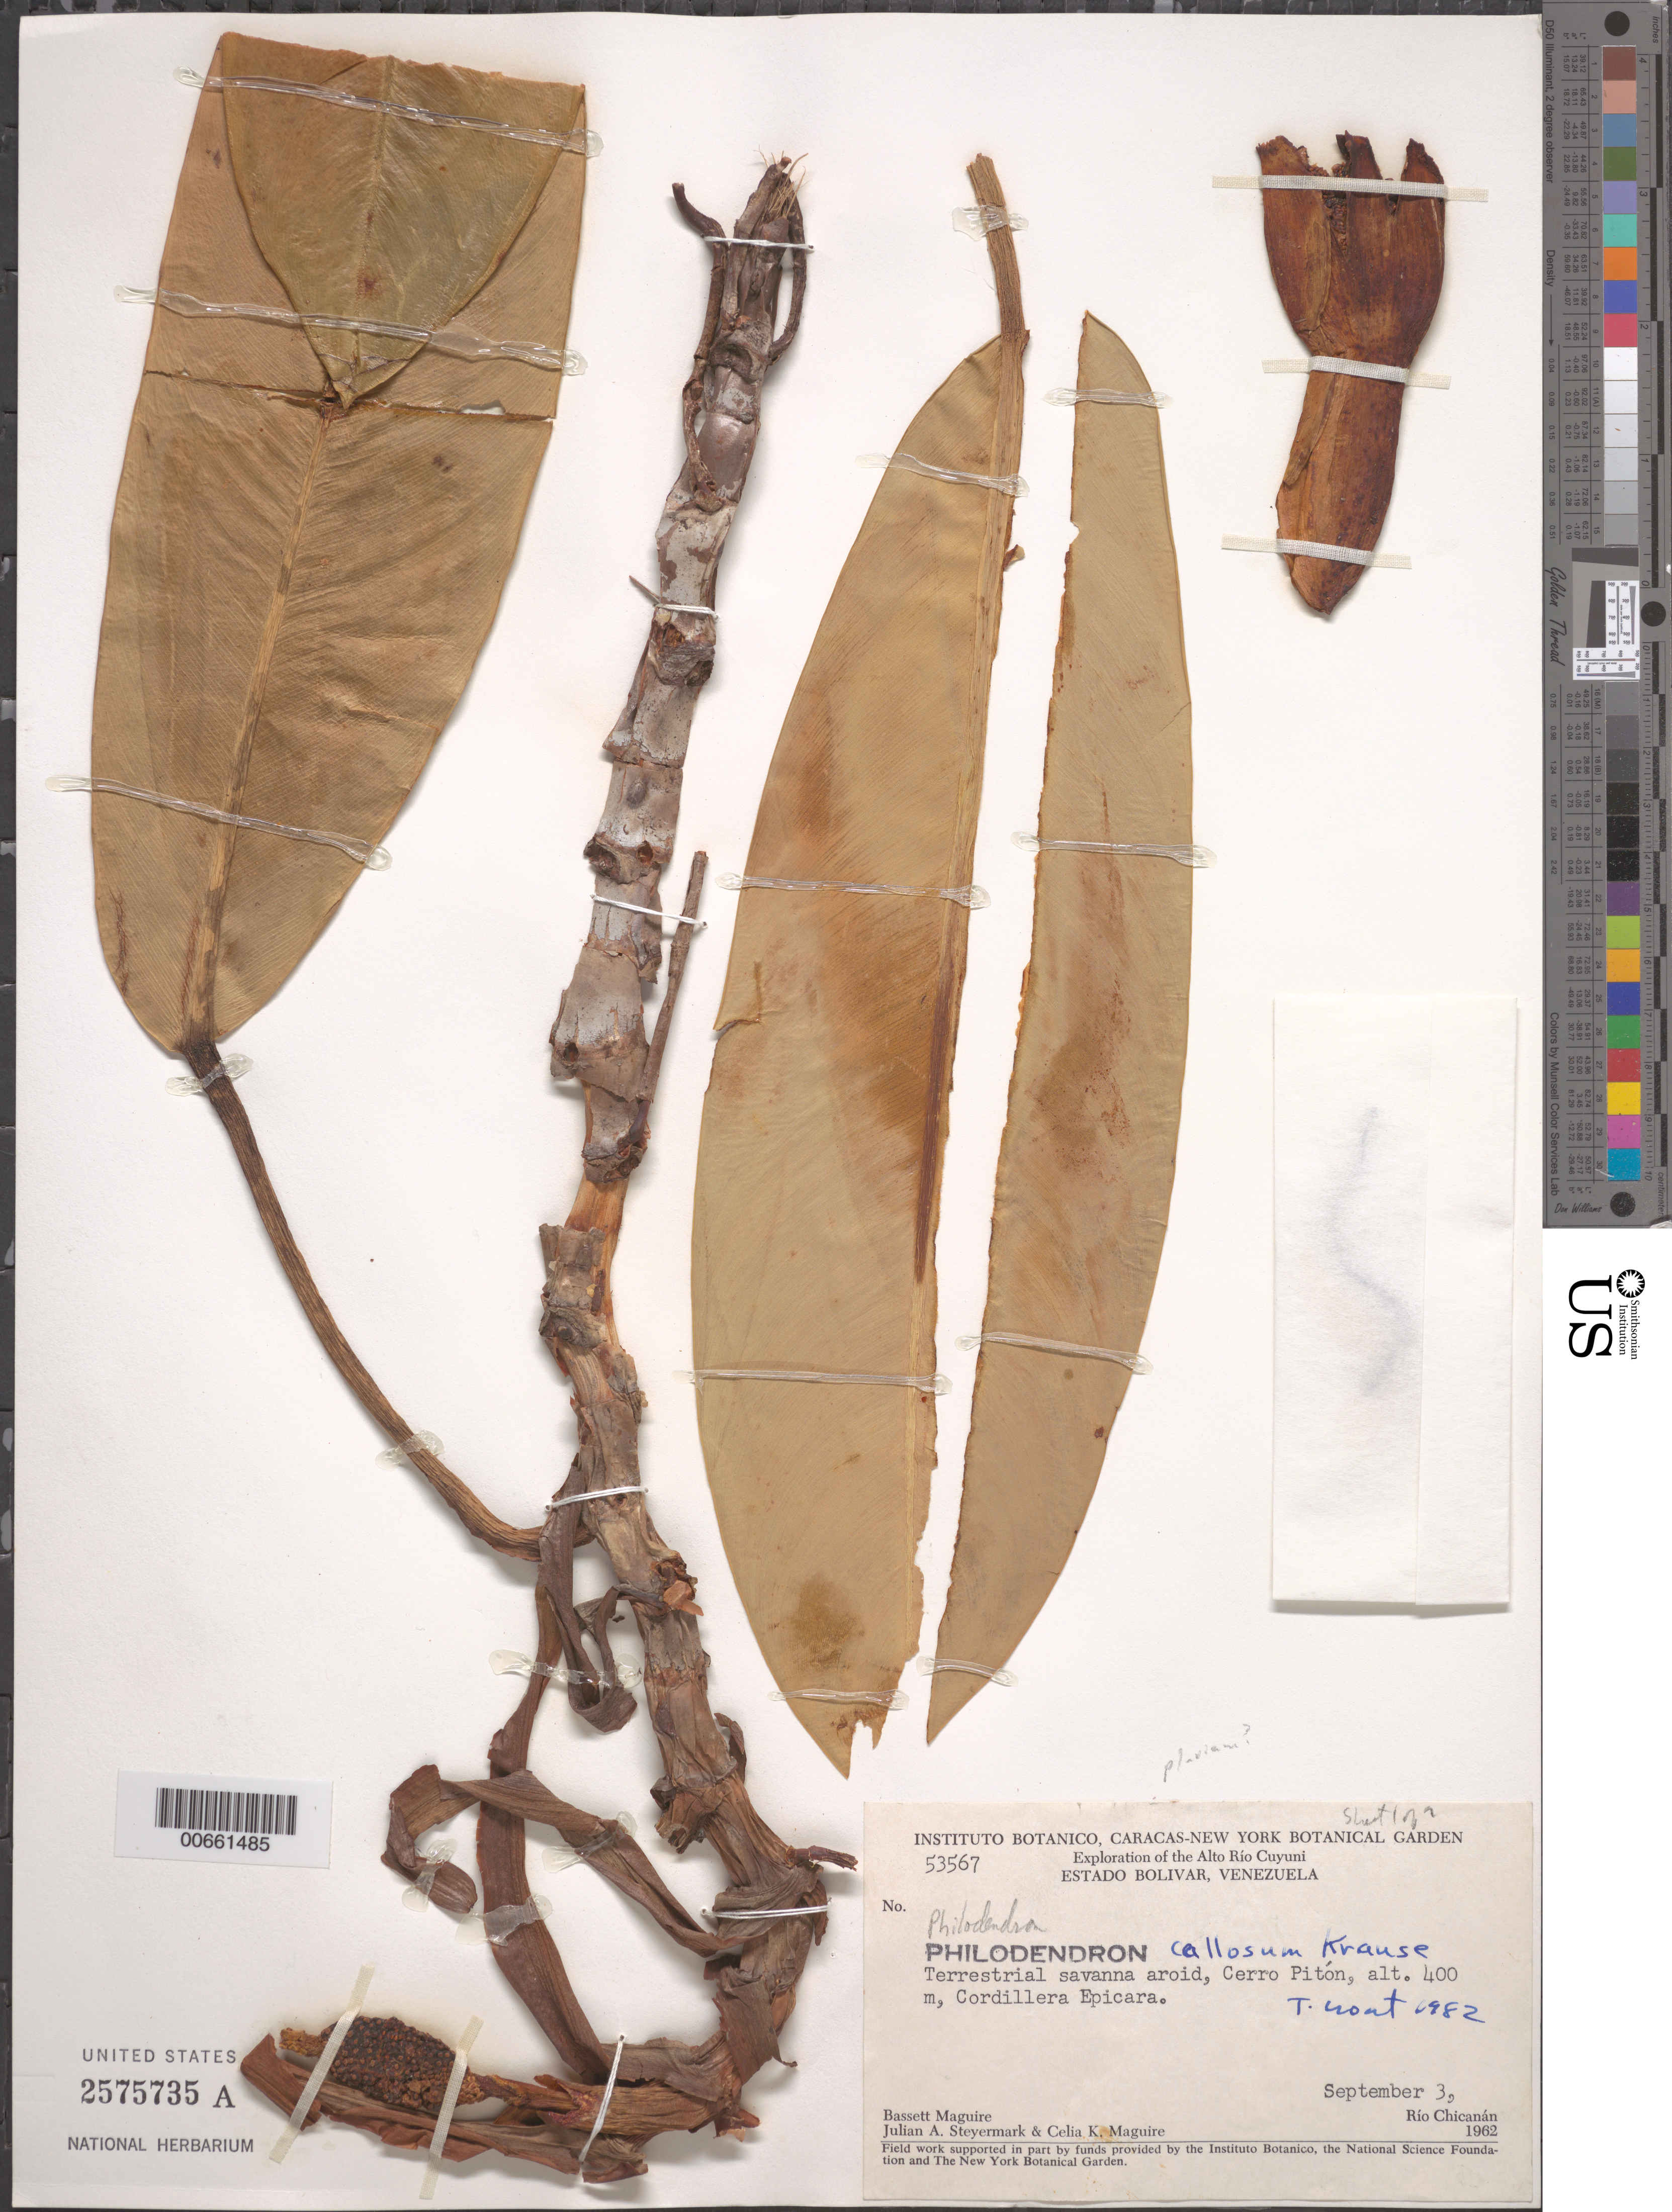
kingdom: Plantae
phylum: Tracheophyta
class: Liliopsida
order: Alismatales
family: Araceae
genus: Philodendron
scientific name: Philodendron callosum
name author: K. Krause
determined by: Croat, Thomas B., Missouri Botanical Garden (MO)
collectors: B. Maguire, J. Steyermark & C. K. Maguire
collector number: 53567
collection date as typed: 3-Sep-62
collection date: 1962-09-03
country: Venezuela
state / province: Bolívar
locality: Alto Río Cuyuni, Cerro Pitón, Cordillera Epicara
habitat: Terrestrial savanna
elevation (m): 400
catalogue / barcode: US 2575735A